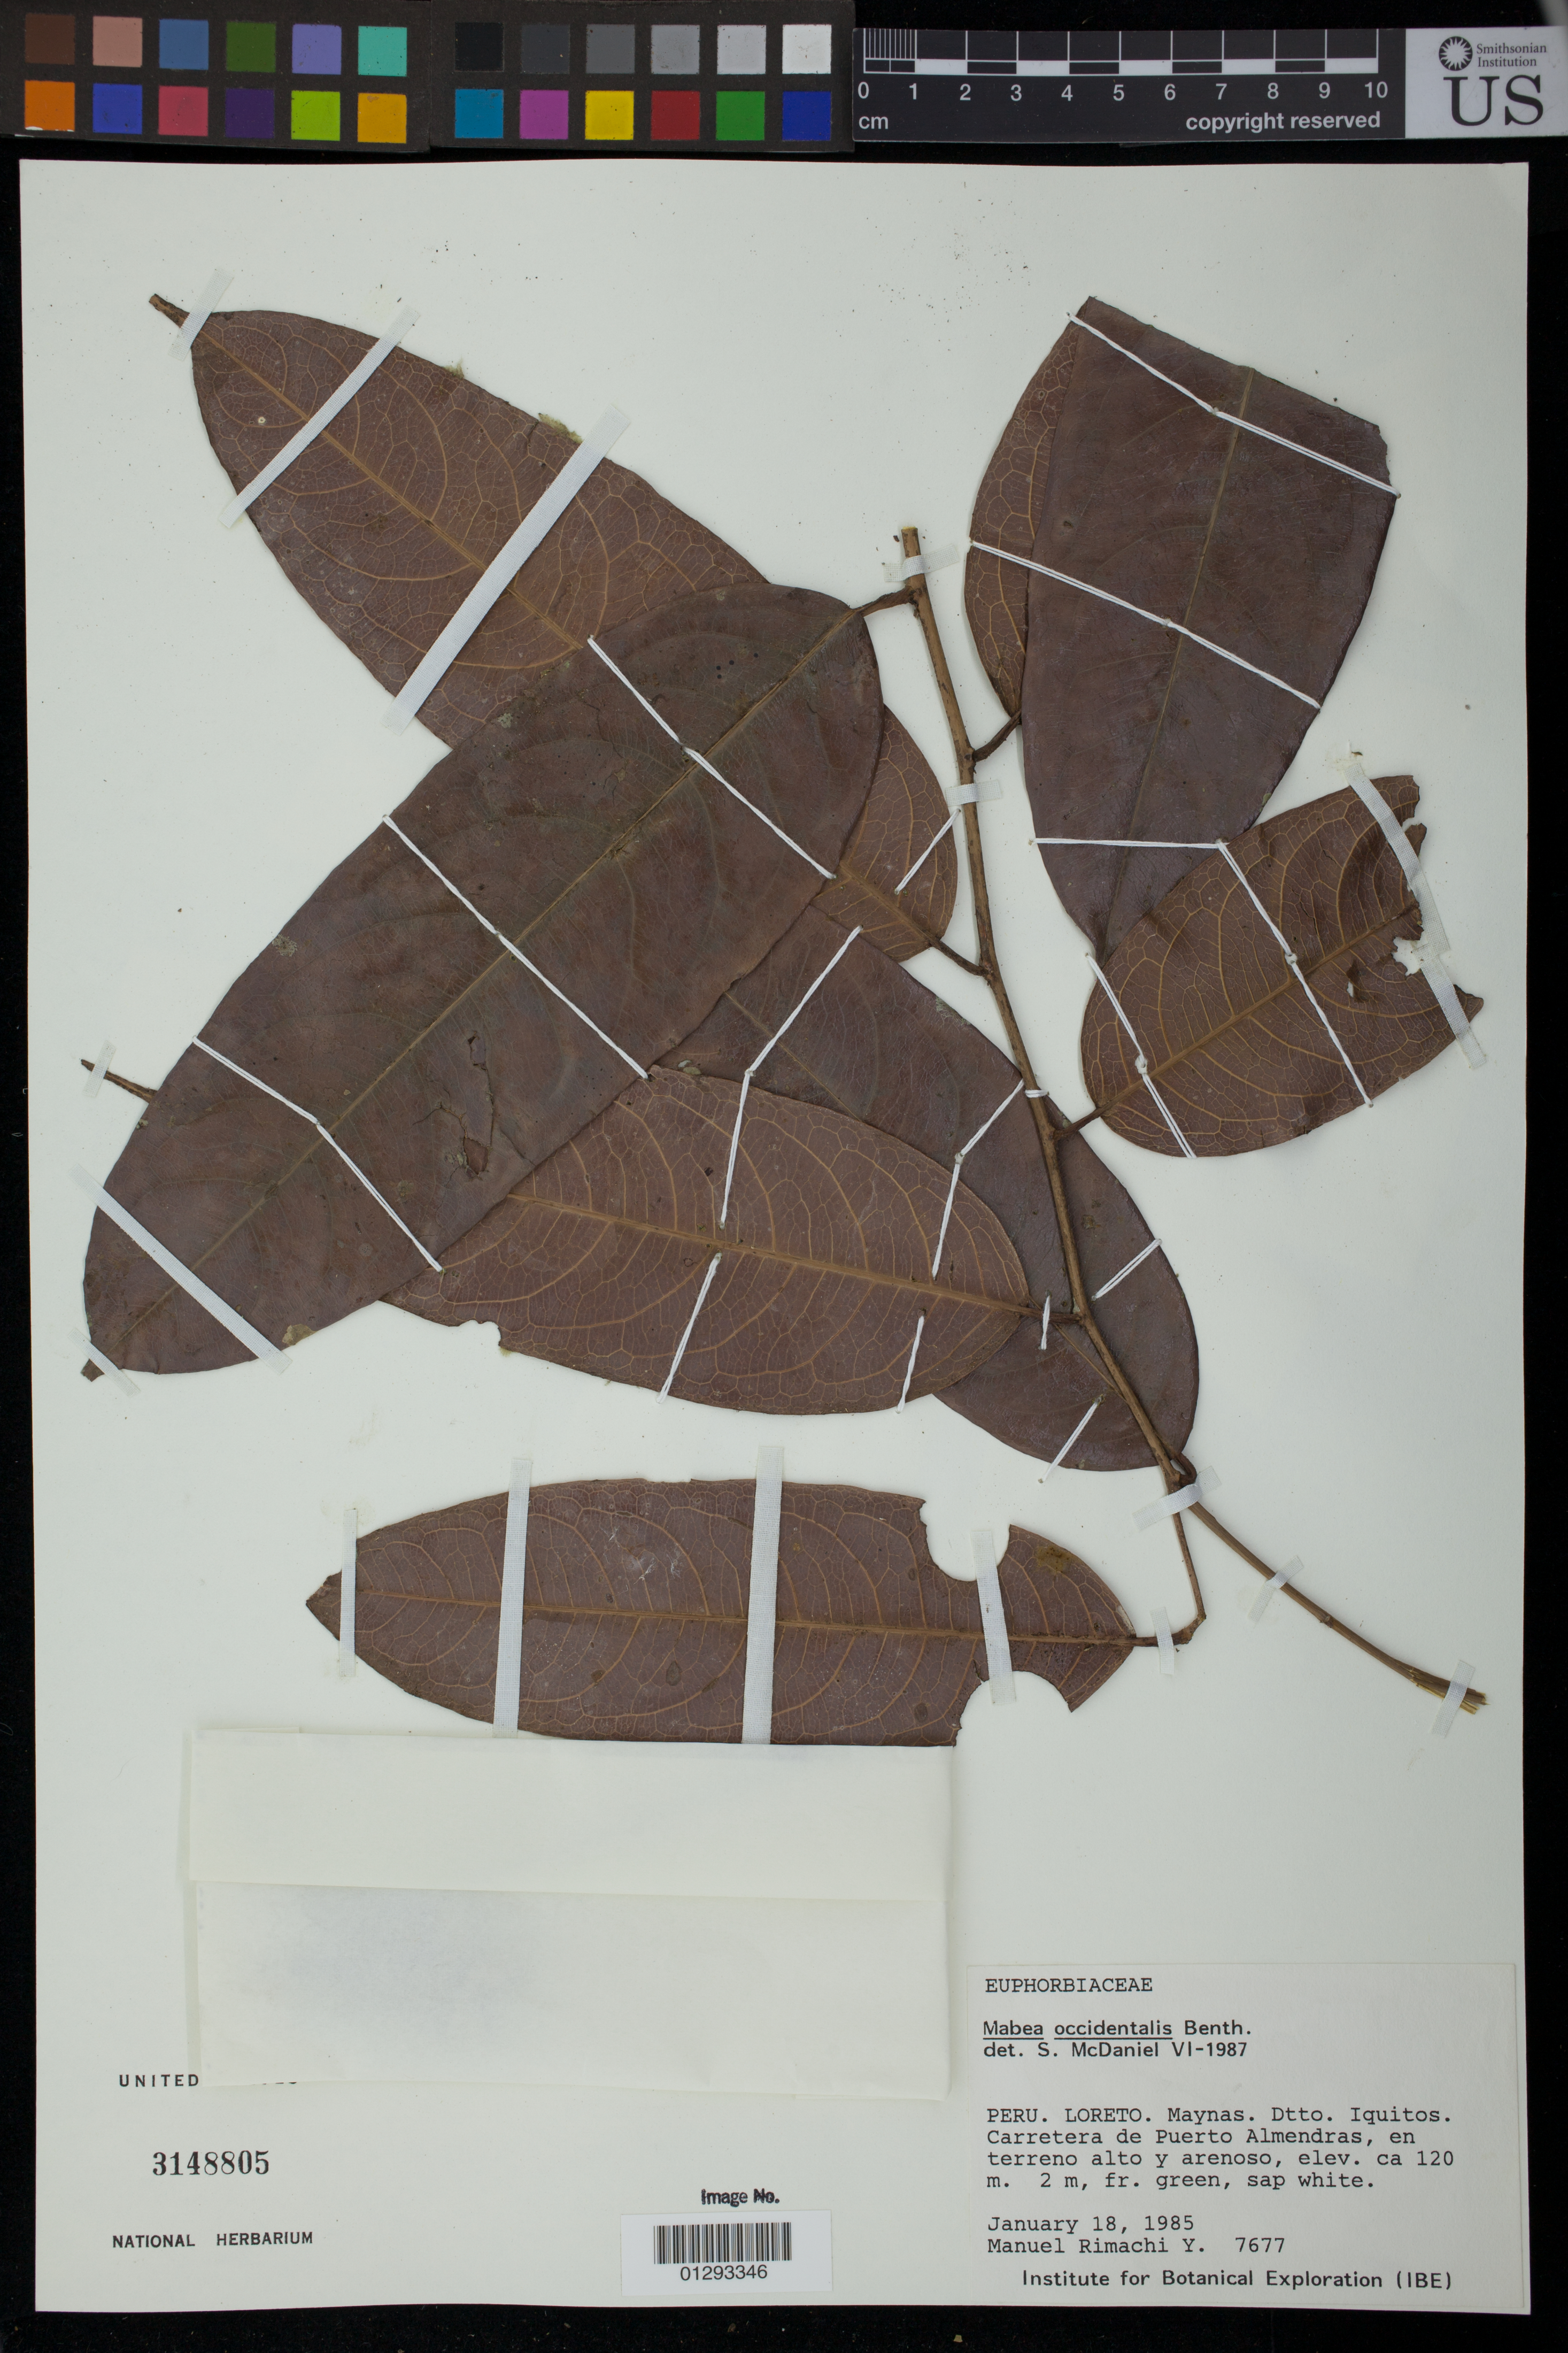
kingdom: Plantae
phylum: Tracheophyta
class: Magnoliopsida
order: Malpighiales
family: Euphorbiaceae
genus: Mabea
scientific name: Mabea occidentalis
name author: Benth.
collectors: M. Rimachi Y.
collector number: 7677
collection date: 1985-01-18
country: Peru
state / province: Loreto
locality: Maynas. Dtto. Iquitos. Carretera de Puerto Almendras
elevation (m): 120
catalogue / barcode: US 3148805